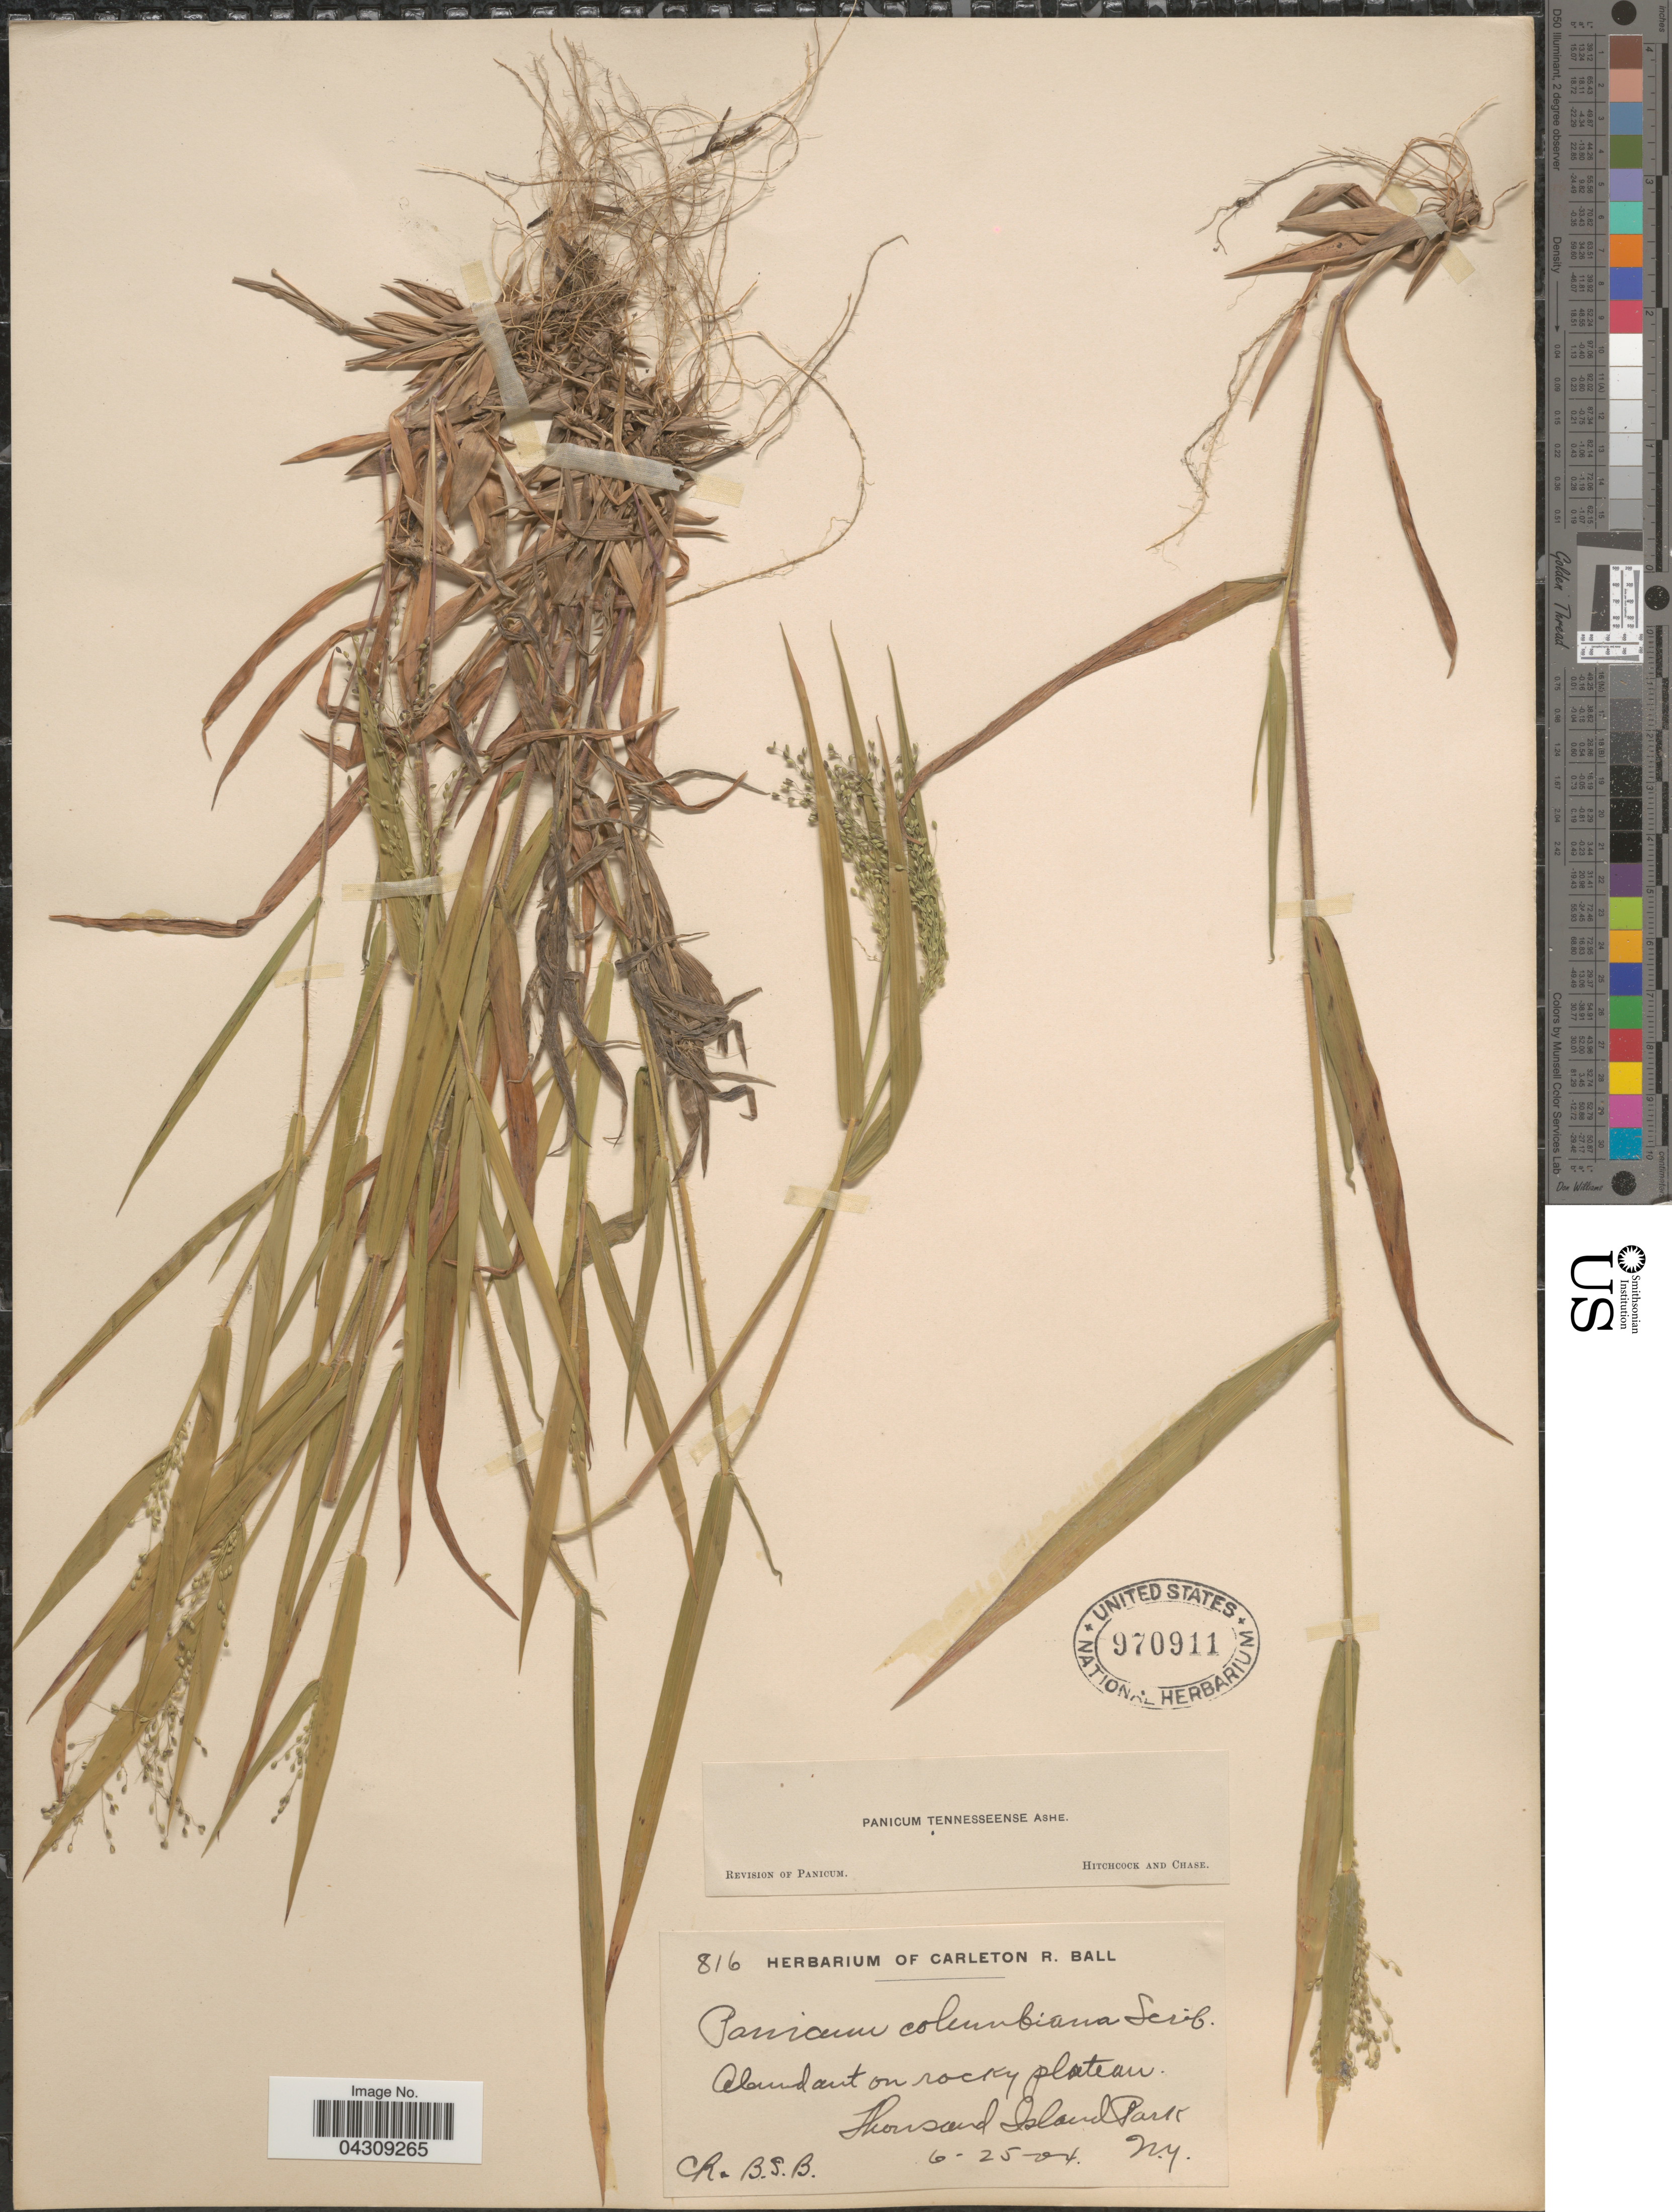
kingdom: Plantae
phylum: Tracheophyta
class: Liliopsida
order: Poales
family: Poaceae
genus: Dichanthelium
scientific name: Dichanthelium acuminatum var. acuminatum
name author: (Sw.) Gould & C.A. Clark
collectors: C. R. Ball & B. S. Ball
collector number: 816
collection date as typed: Transcribed d/m/y: 25/6/4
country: United States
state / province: New York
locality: On rocky plateau. Thousand Island Park.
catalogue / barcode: US 970911